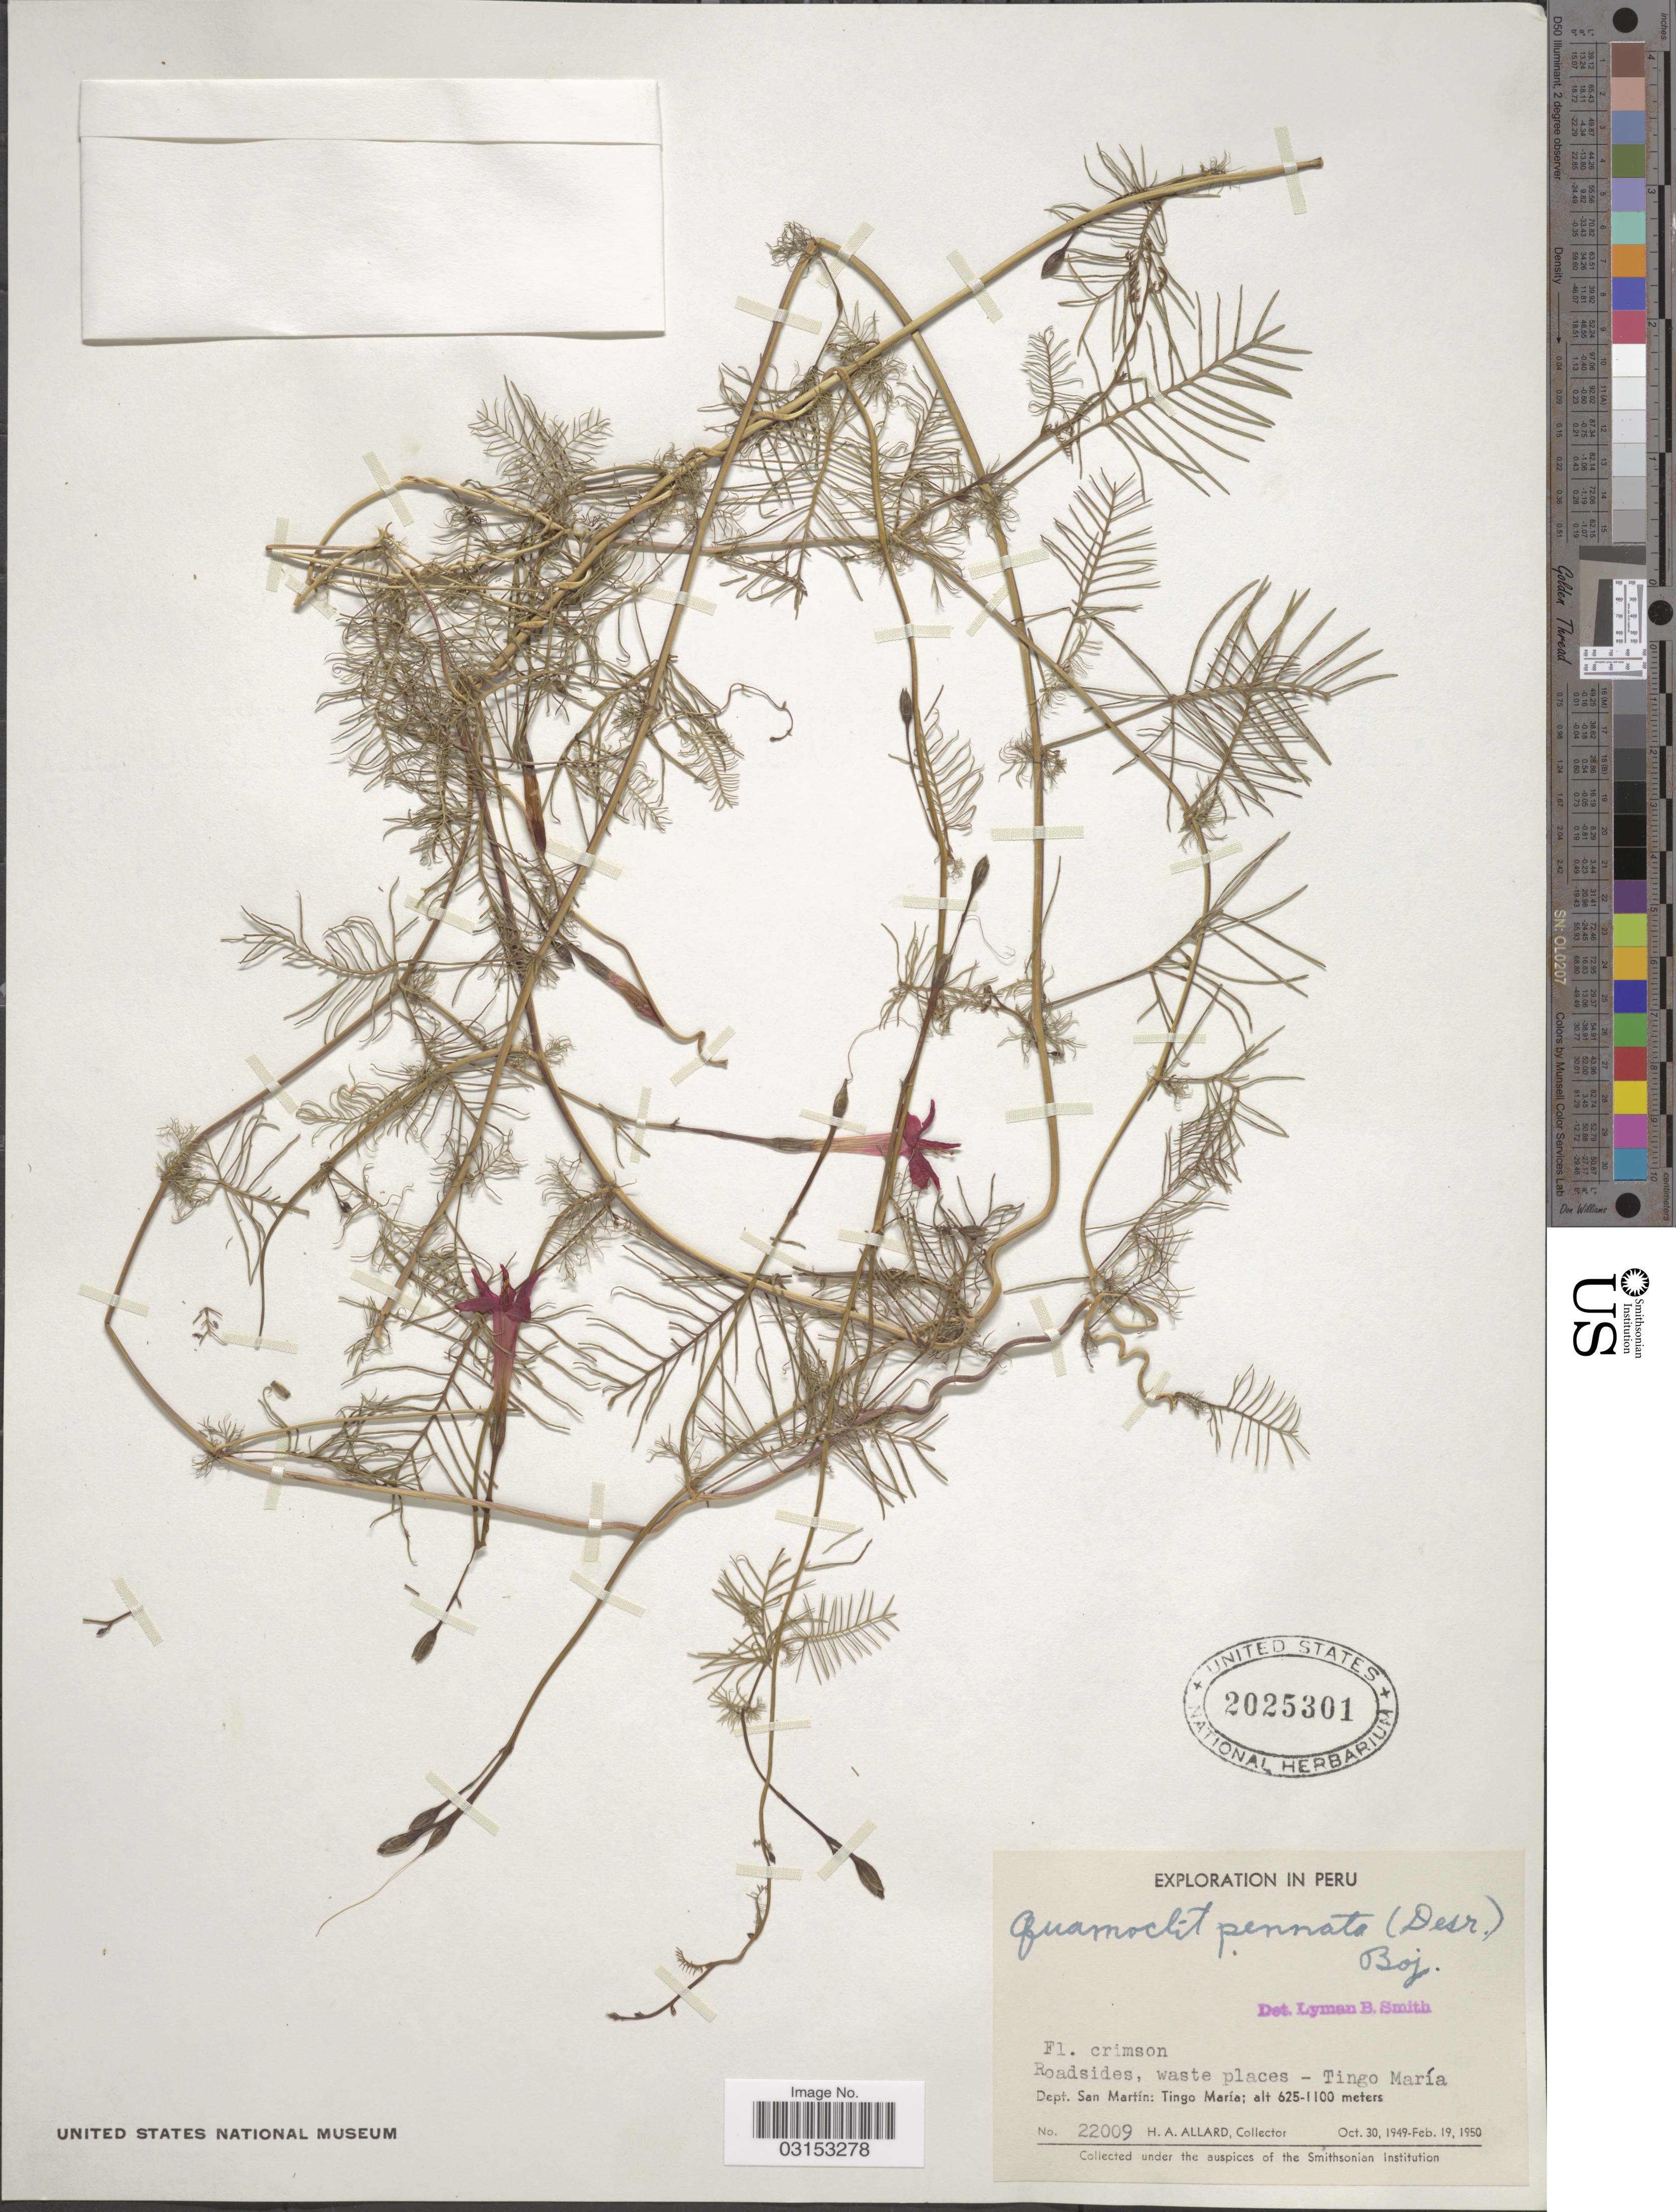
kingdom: Plantae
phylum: Tracheophyta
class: Magnoliopsida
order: Solanales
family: Convolvulaceae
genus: Ipomoea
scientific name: Ipomoea quamoclit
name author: L.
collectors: H. A. Allard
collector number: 22009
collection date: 1949-10-30/1950-02-19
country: Peru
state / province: San Martín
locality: Tingo María. Dept. San Martín: Tingo María.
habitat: roadside, waste places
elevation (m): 625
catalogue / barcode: US 2025301